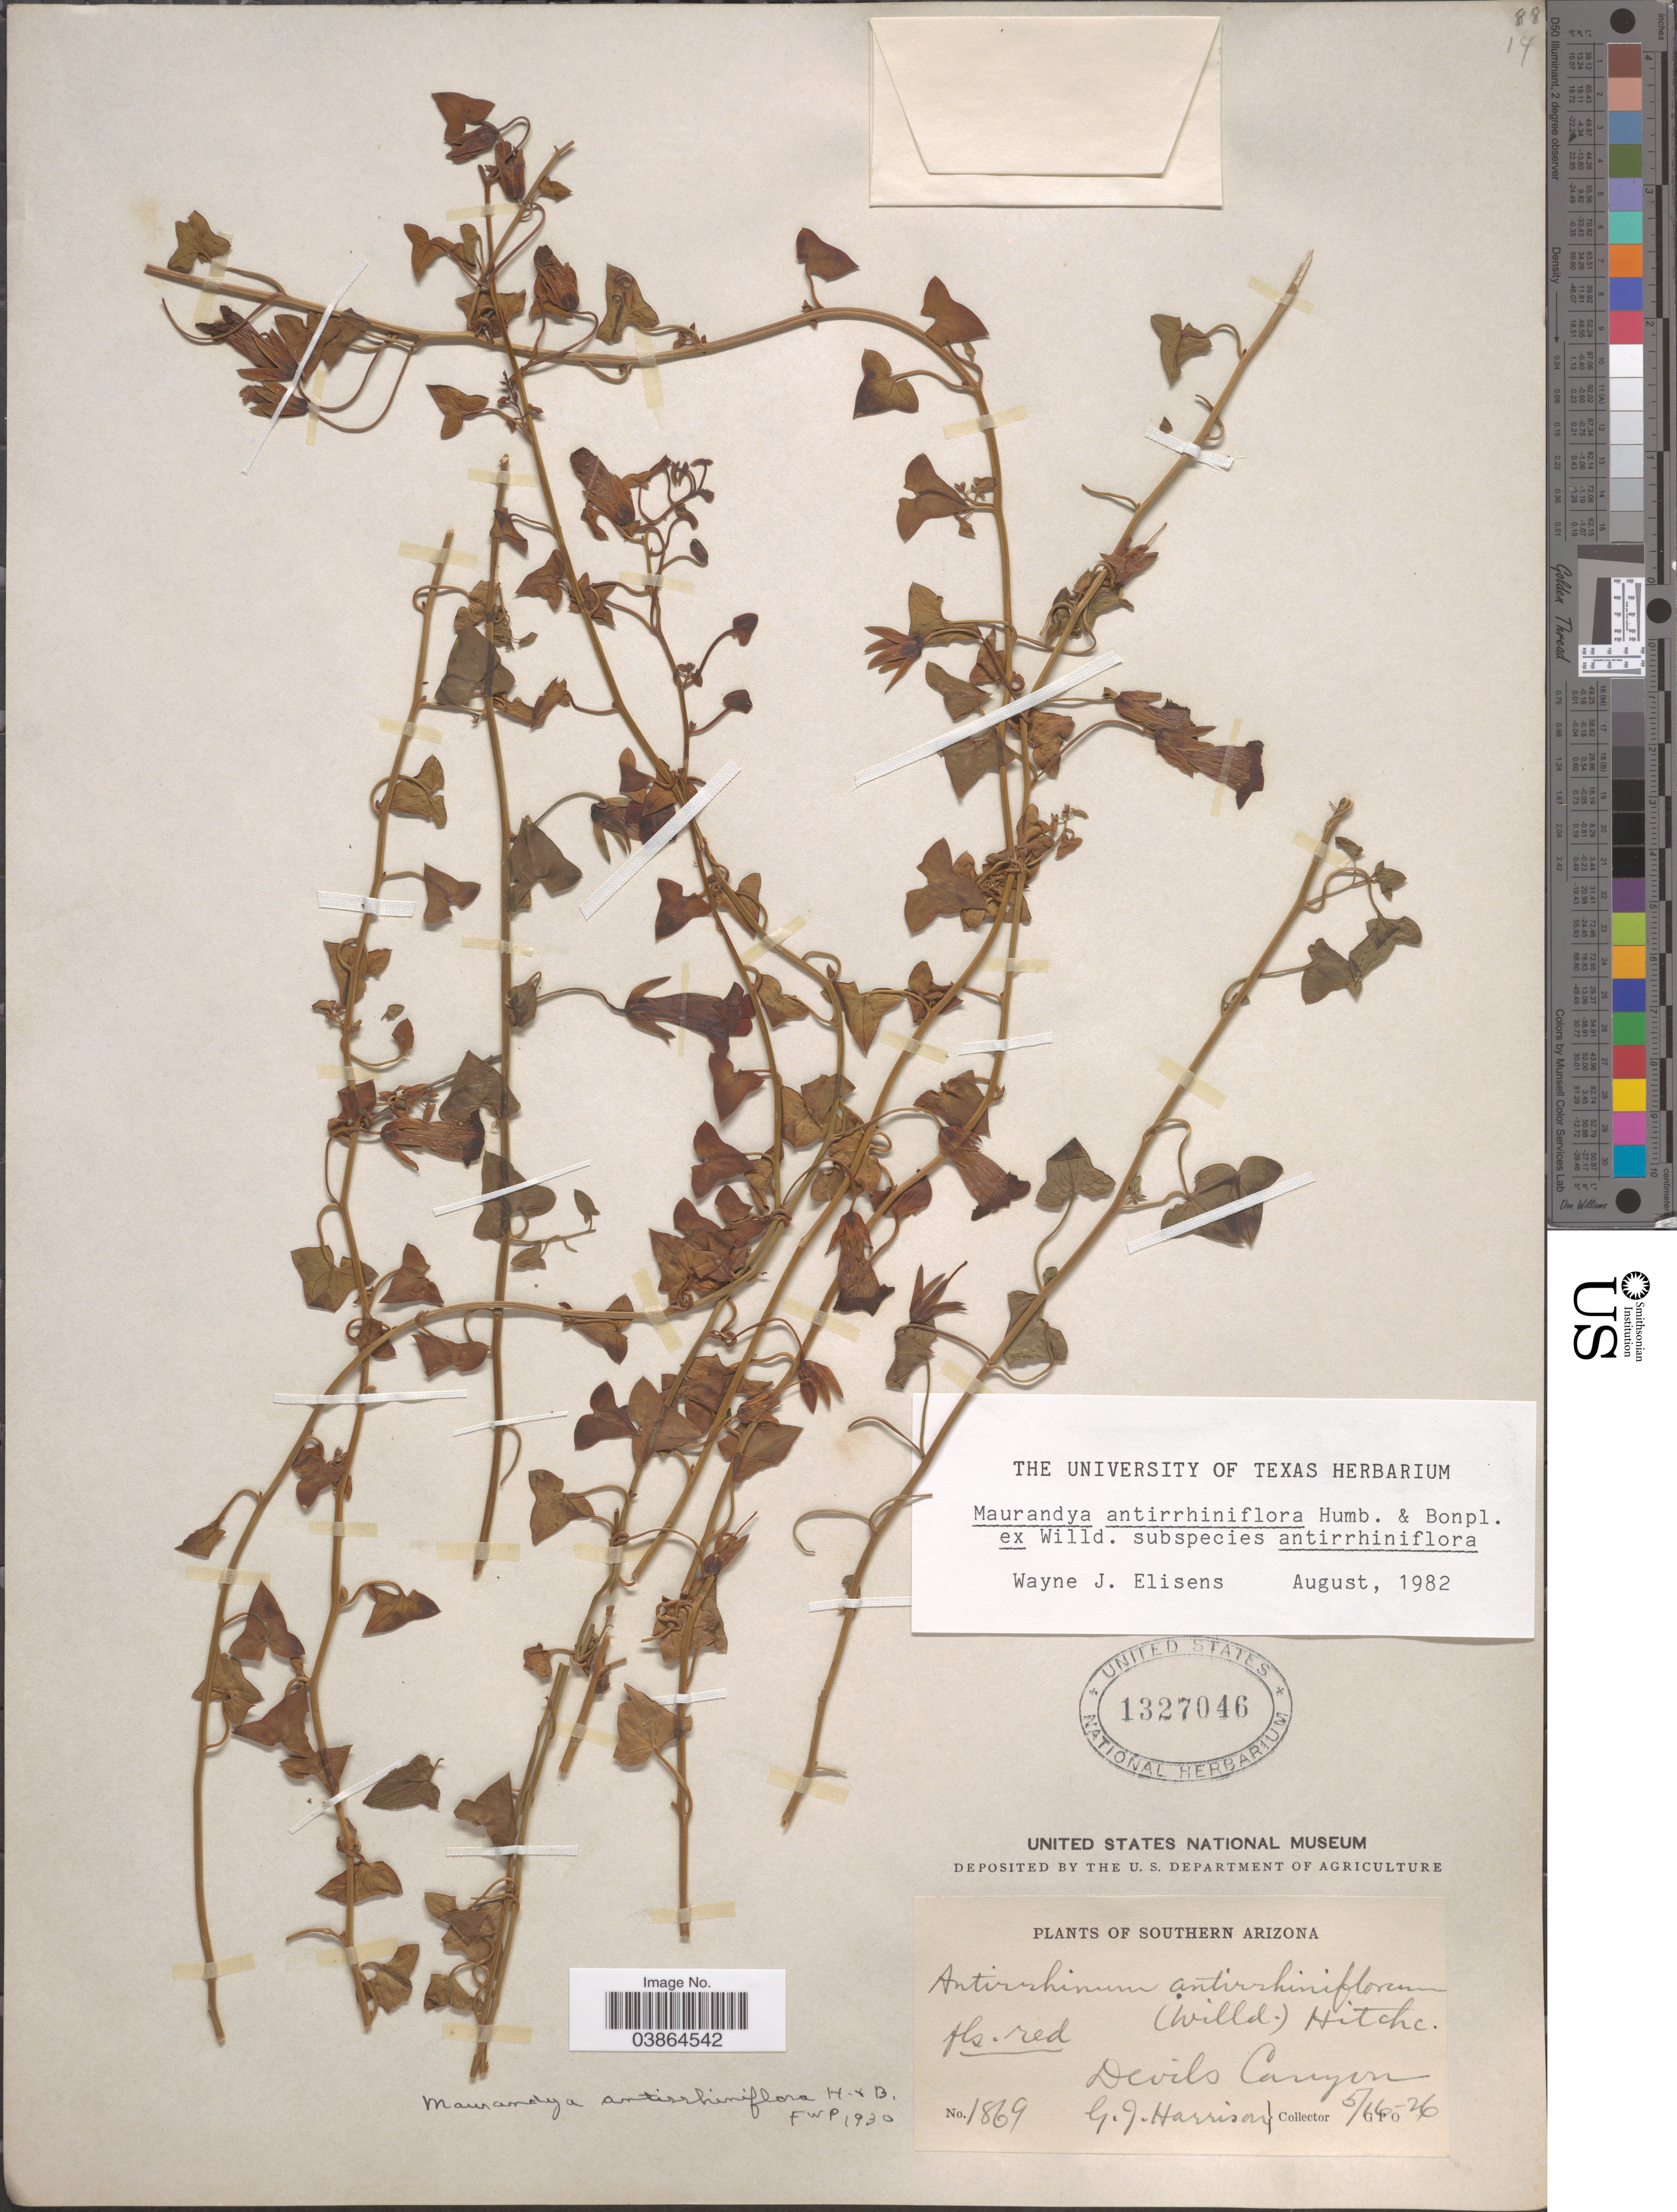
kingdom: Plantae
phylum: Tracheophyta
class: Magnoliopsida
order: Lamiales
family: Plantaginaceae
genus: Maurandya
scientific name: Maurandya antirrhiniflora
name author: Humb. & Bonpl. ex Willd.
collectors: G. J. Harrison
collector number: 1869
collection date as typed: Transcribed d/m/y: 16/5/26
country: United States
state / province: Arizona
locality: Southern Arizona. Devils Canyon.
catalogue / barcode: US 1327046